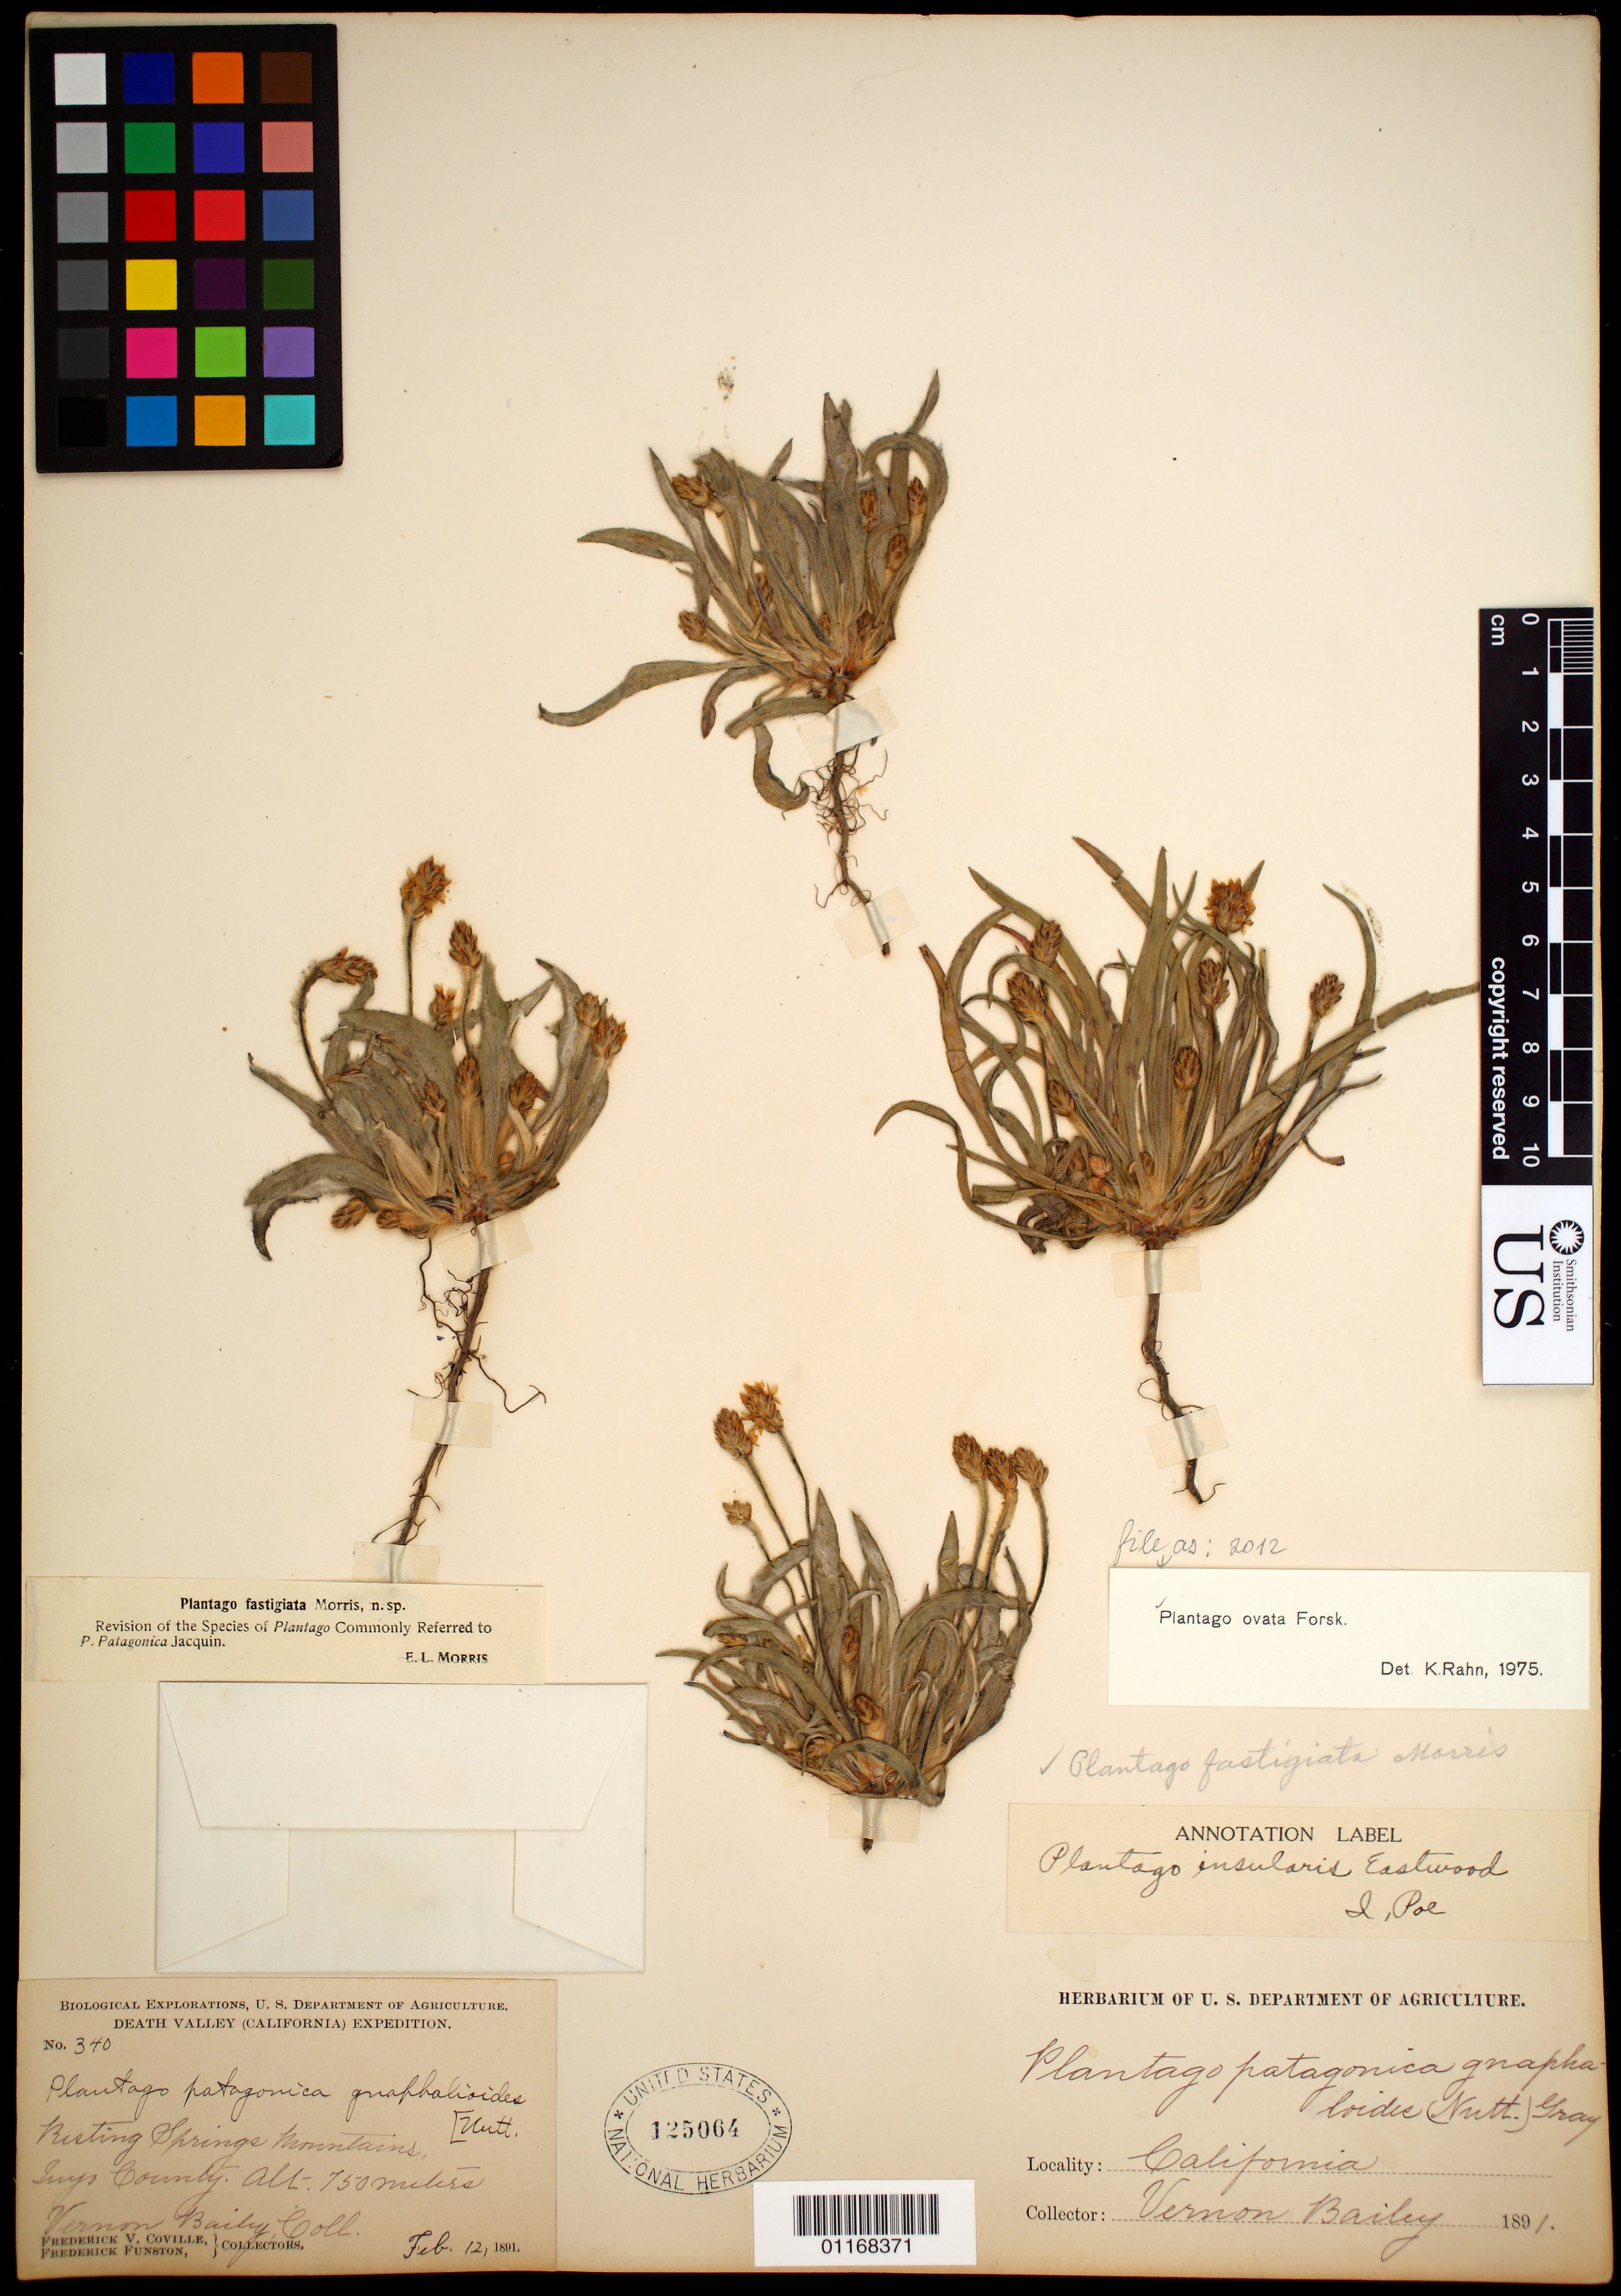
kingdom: Plantae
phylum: Tracheophyta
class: Magnoliopsida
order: Lamiales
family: Plantaginaceae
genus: Plantago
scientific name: Plantago ovata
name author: Forssk.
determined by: Rahn, Knud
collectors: V. O. Bailey, F. V. Coville & F. Funston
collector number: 340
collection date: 1891-02-12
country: United States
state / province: California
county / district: Inyo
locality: Resting Springs Mountains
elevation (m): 750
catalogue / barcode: US 125064